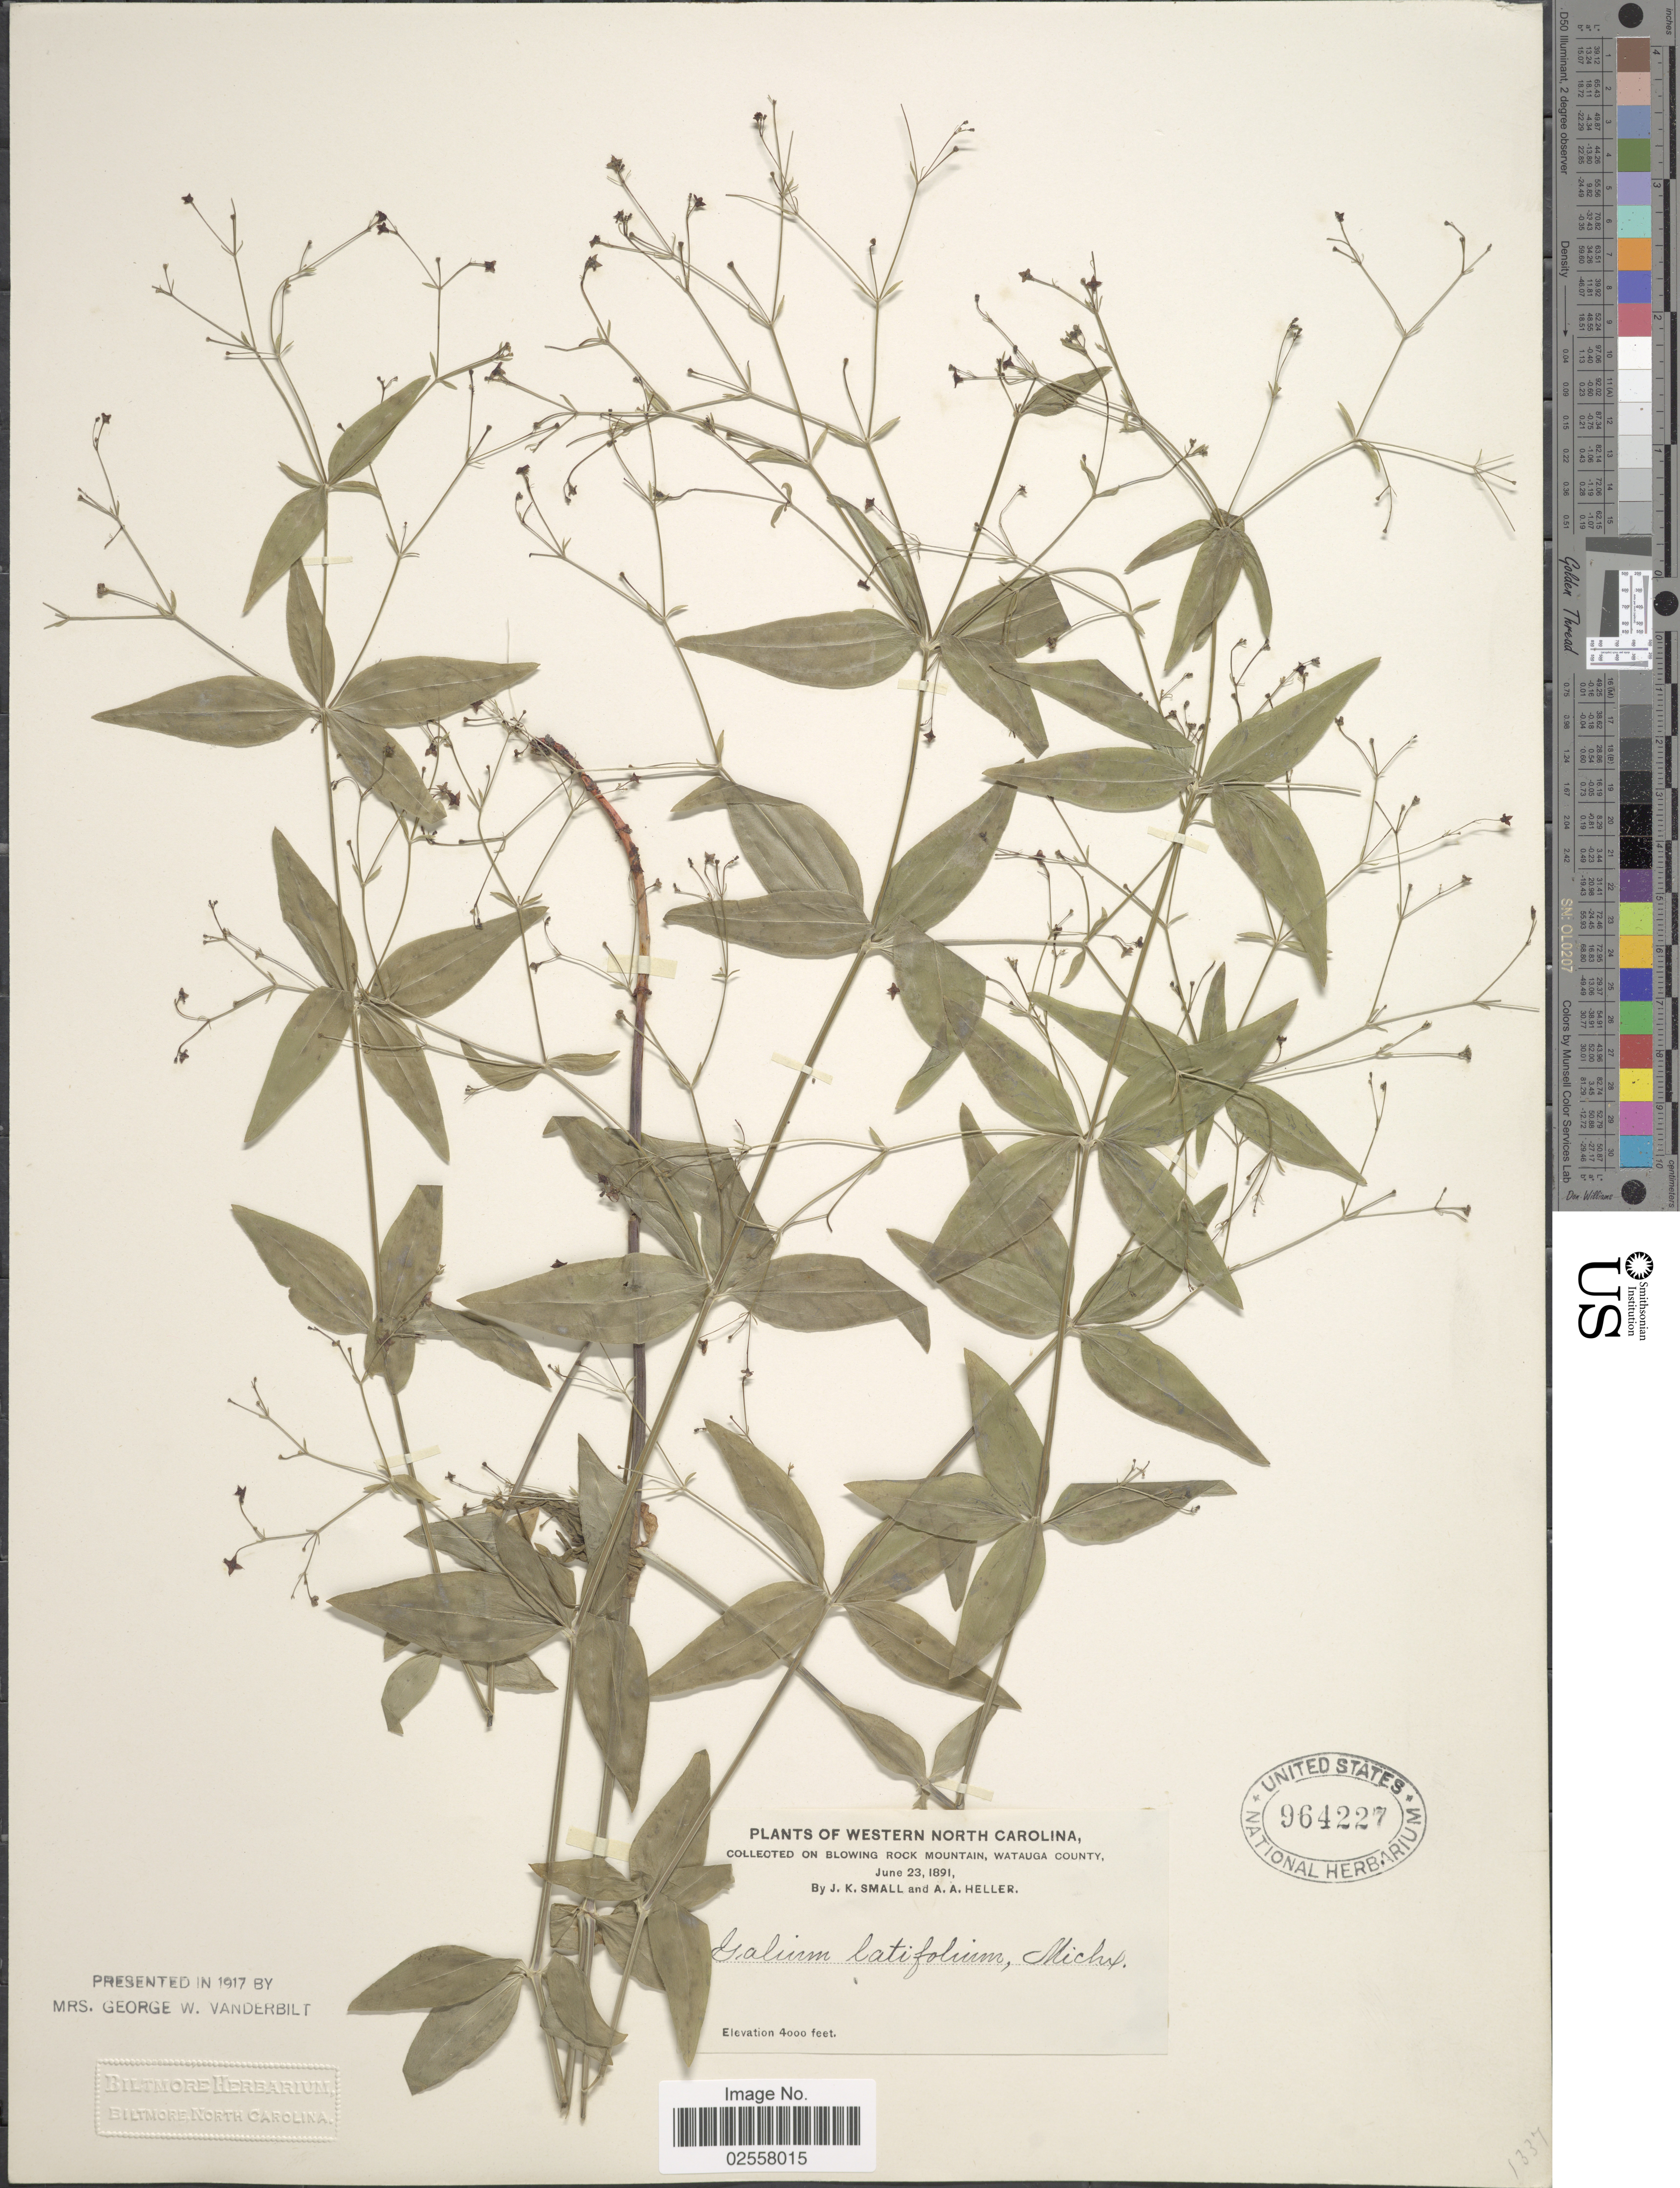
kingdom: Plantae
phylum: Tracheophyta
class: Magnoliopsida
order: Gentianales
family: Rubiaceae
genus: Galium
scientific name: Galium latifolium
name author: Michx.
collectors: J. K. Small & A. A. Heller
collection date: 1891-06-23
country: United States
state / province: North Carolina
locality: Western North Carolina, on Blowing Rock Mountain, Watauga County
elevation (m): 1219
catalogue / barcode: US 964227